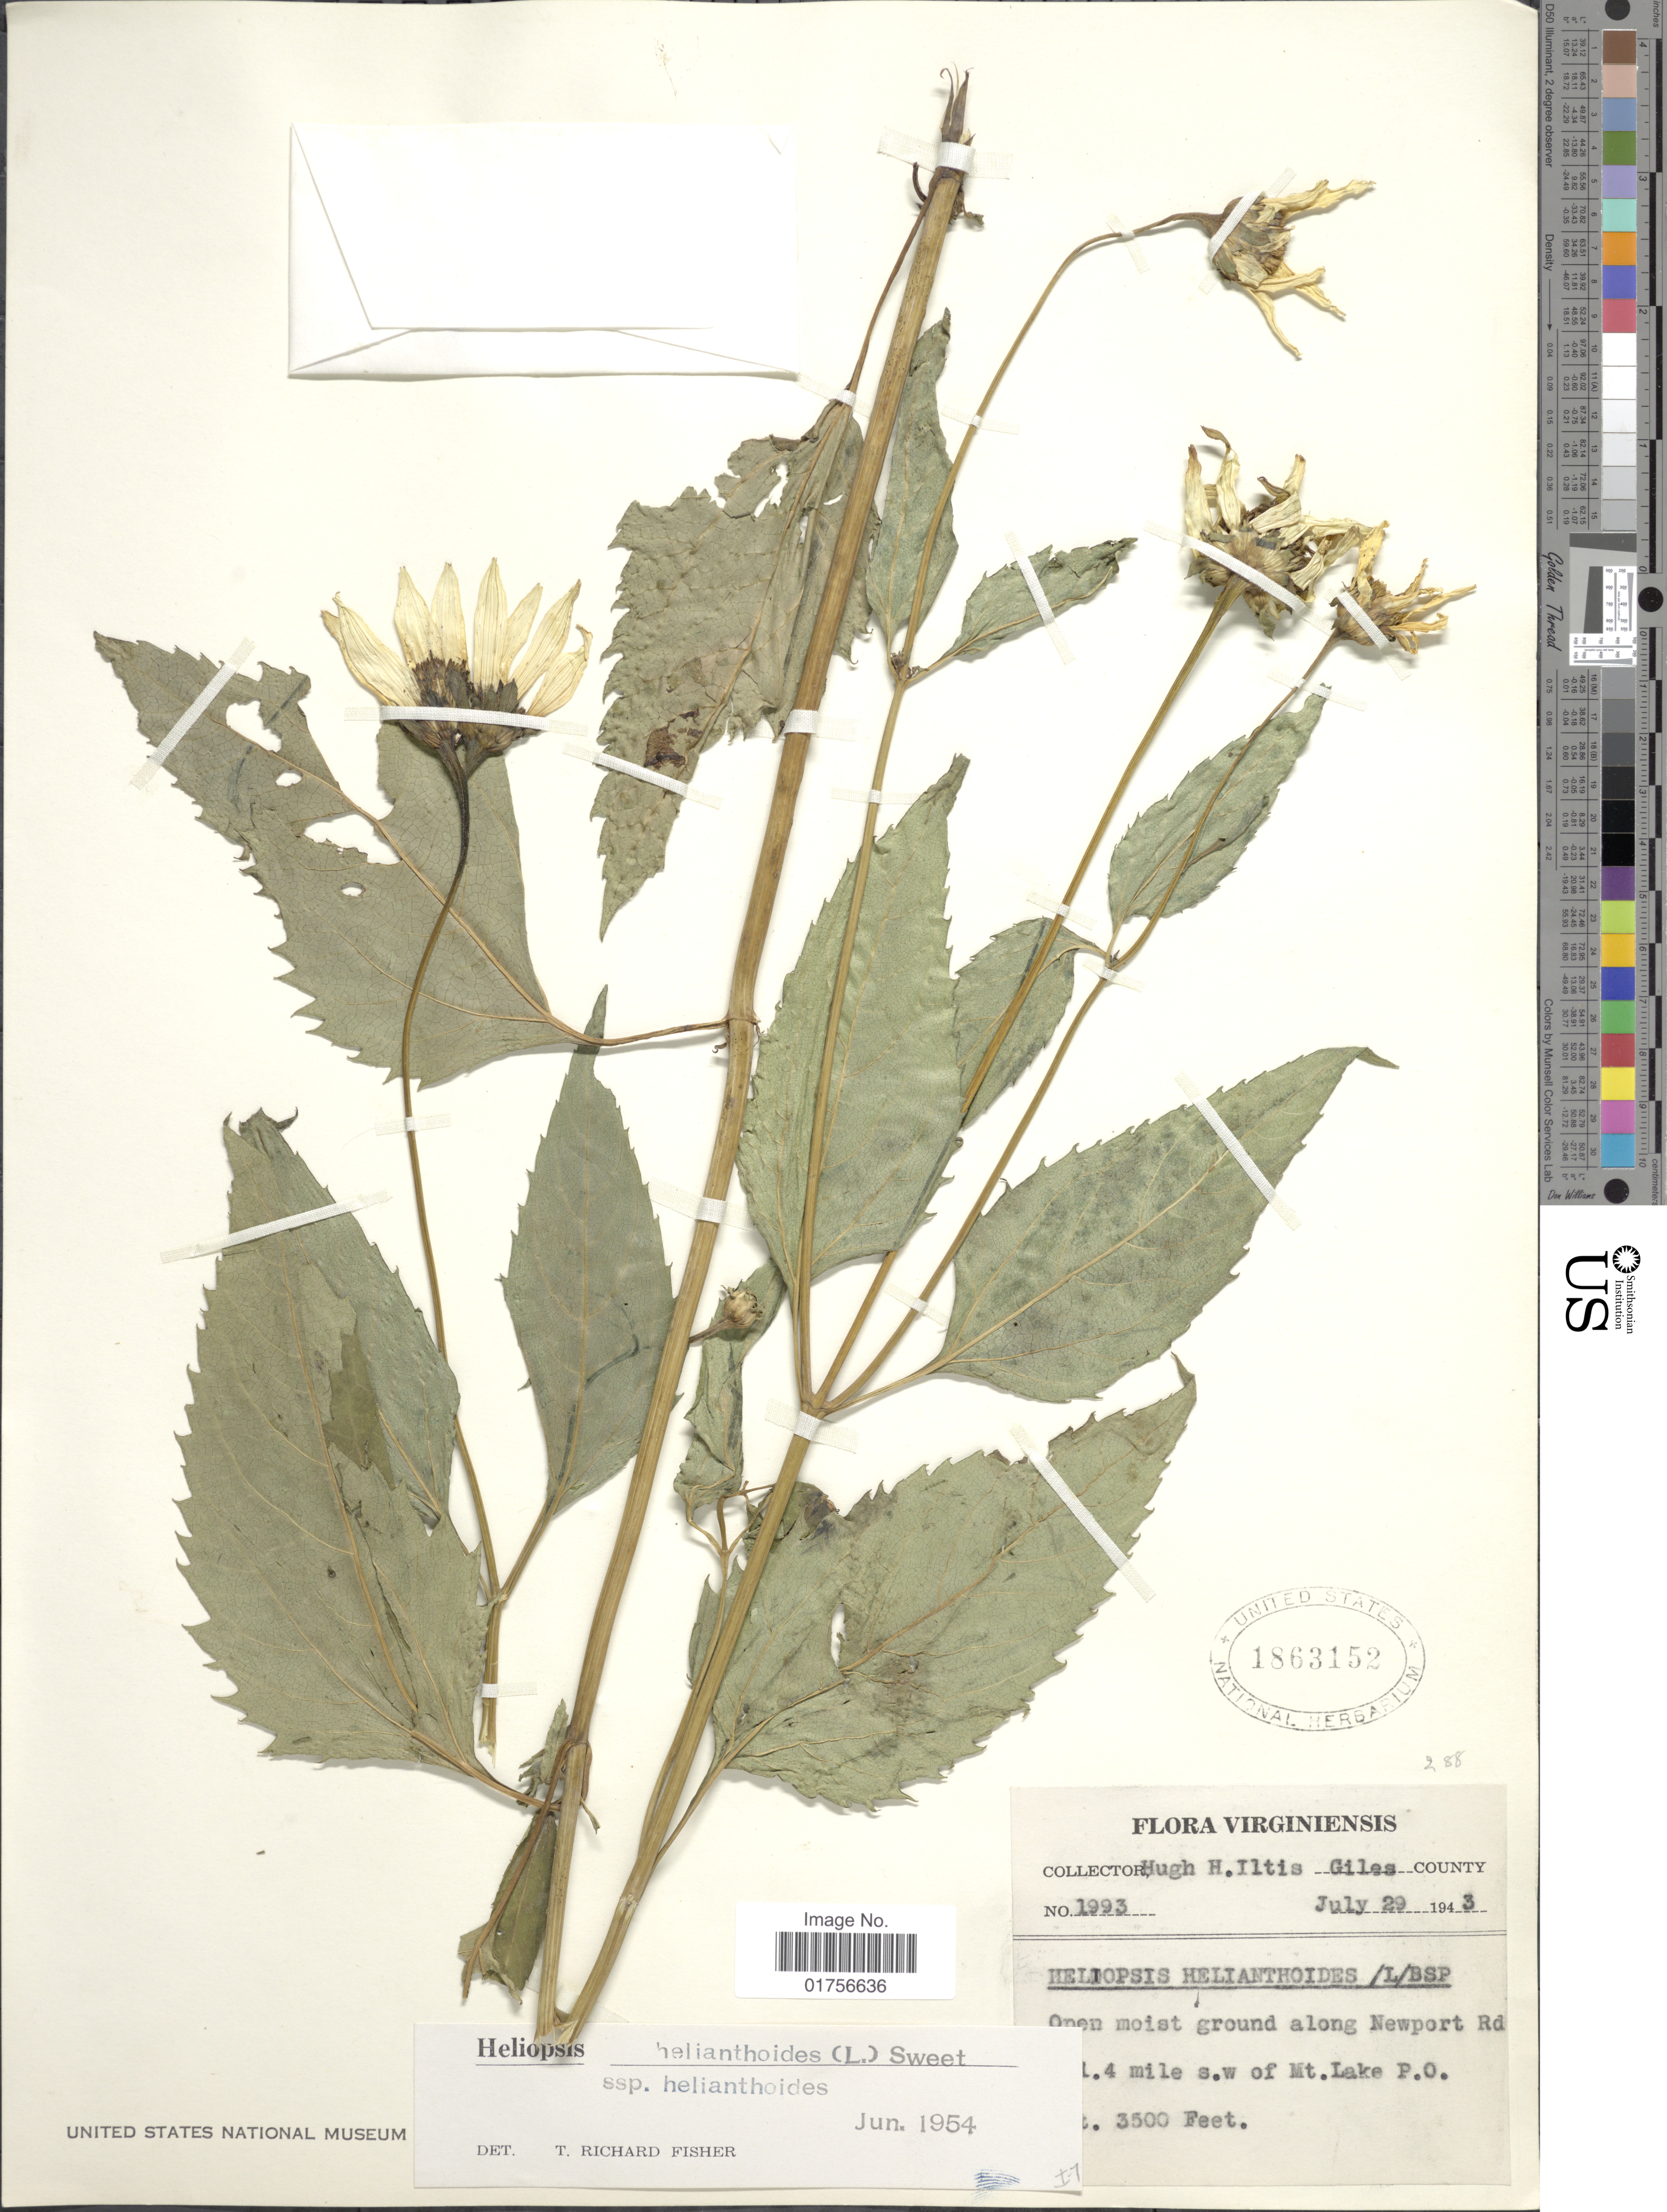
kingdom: Plantae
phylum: Tracheophyta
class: Magnoliopsida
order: Asterales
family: Asteraceae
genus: Heliopsis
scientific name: Heliopsis helianthoides subsp. helianthoides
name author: (L.) Sweet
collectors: H. H. Iltis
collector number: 1993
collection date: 1943-07-29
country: United States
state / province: Virginia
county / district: Giles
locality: [illegible text] 4 mi. SW of Mt. Lake, P. O.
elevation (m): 1067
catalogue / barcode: US 1863152